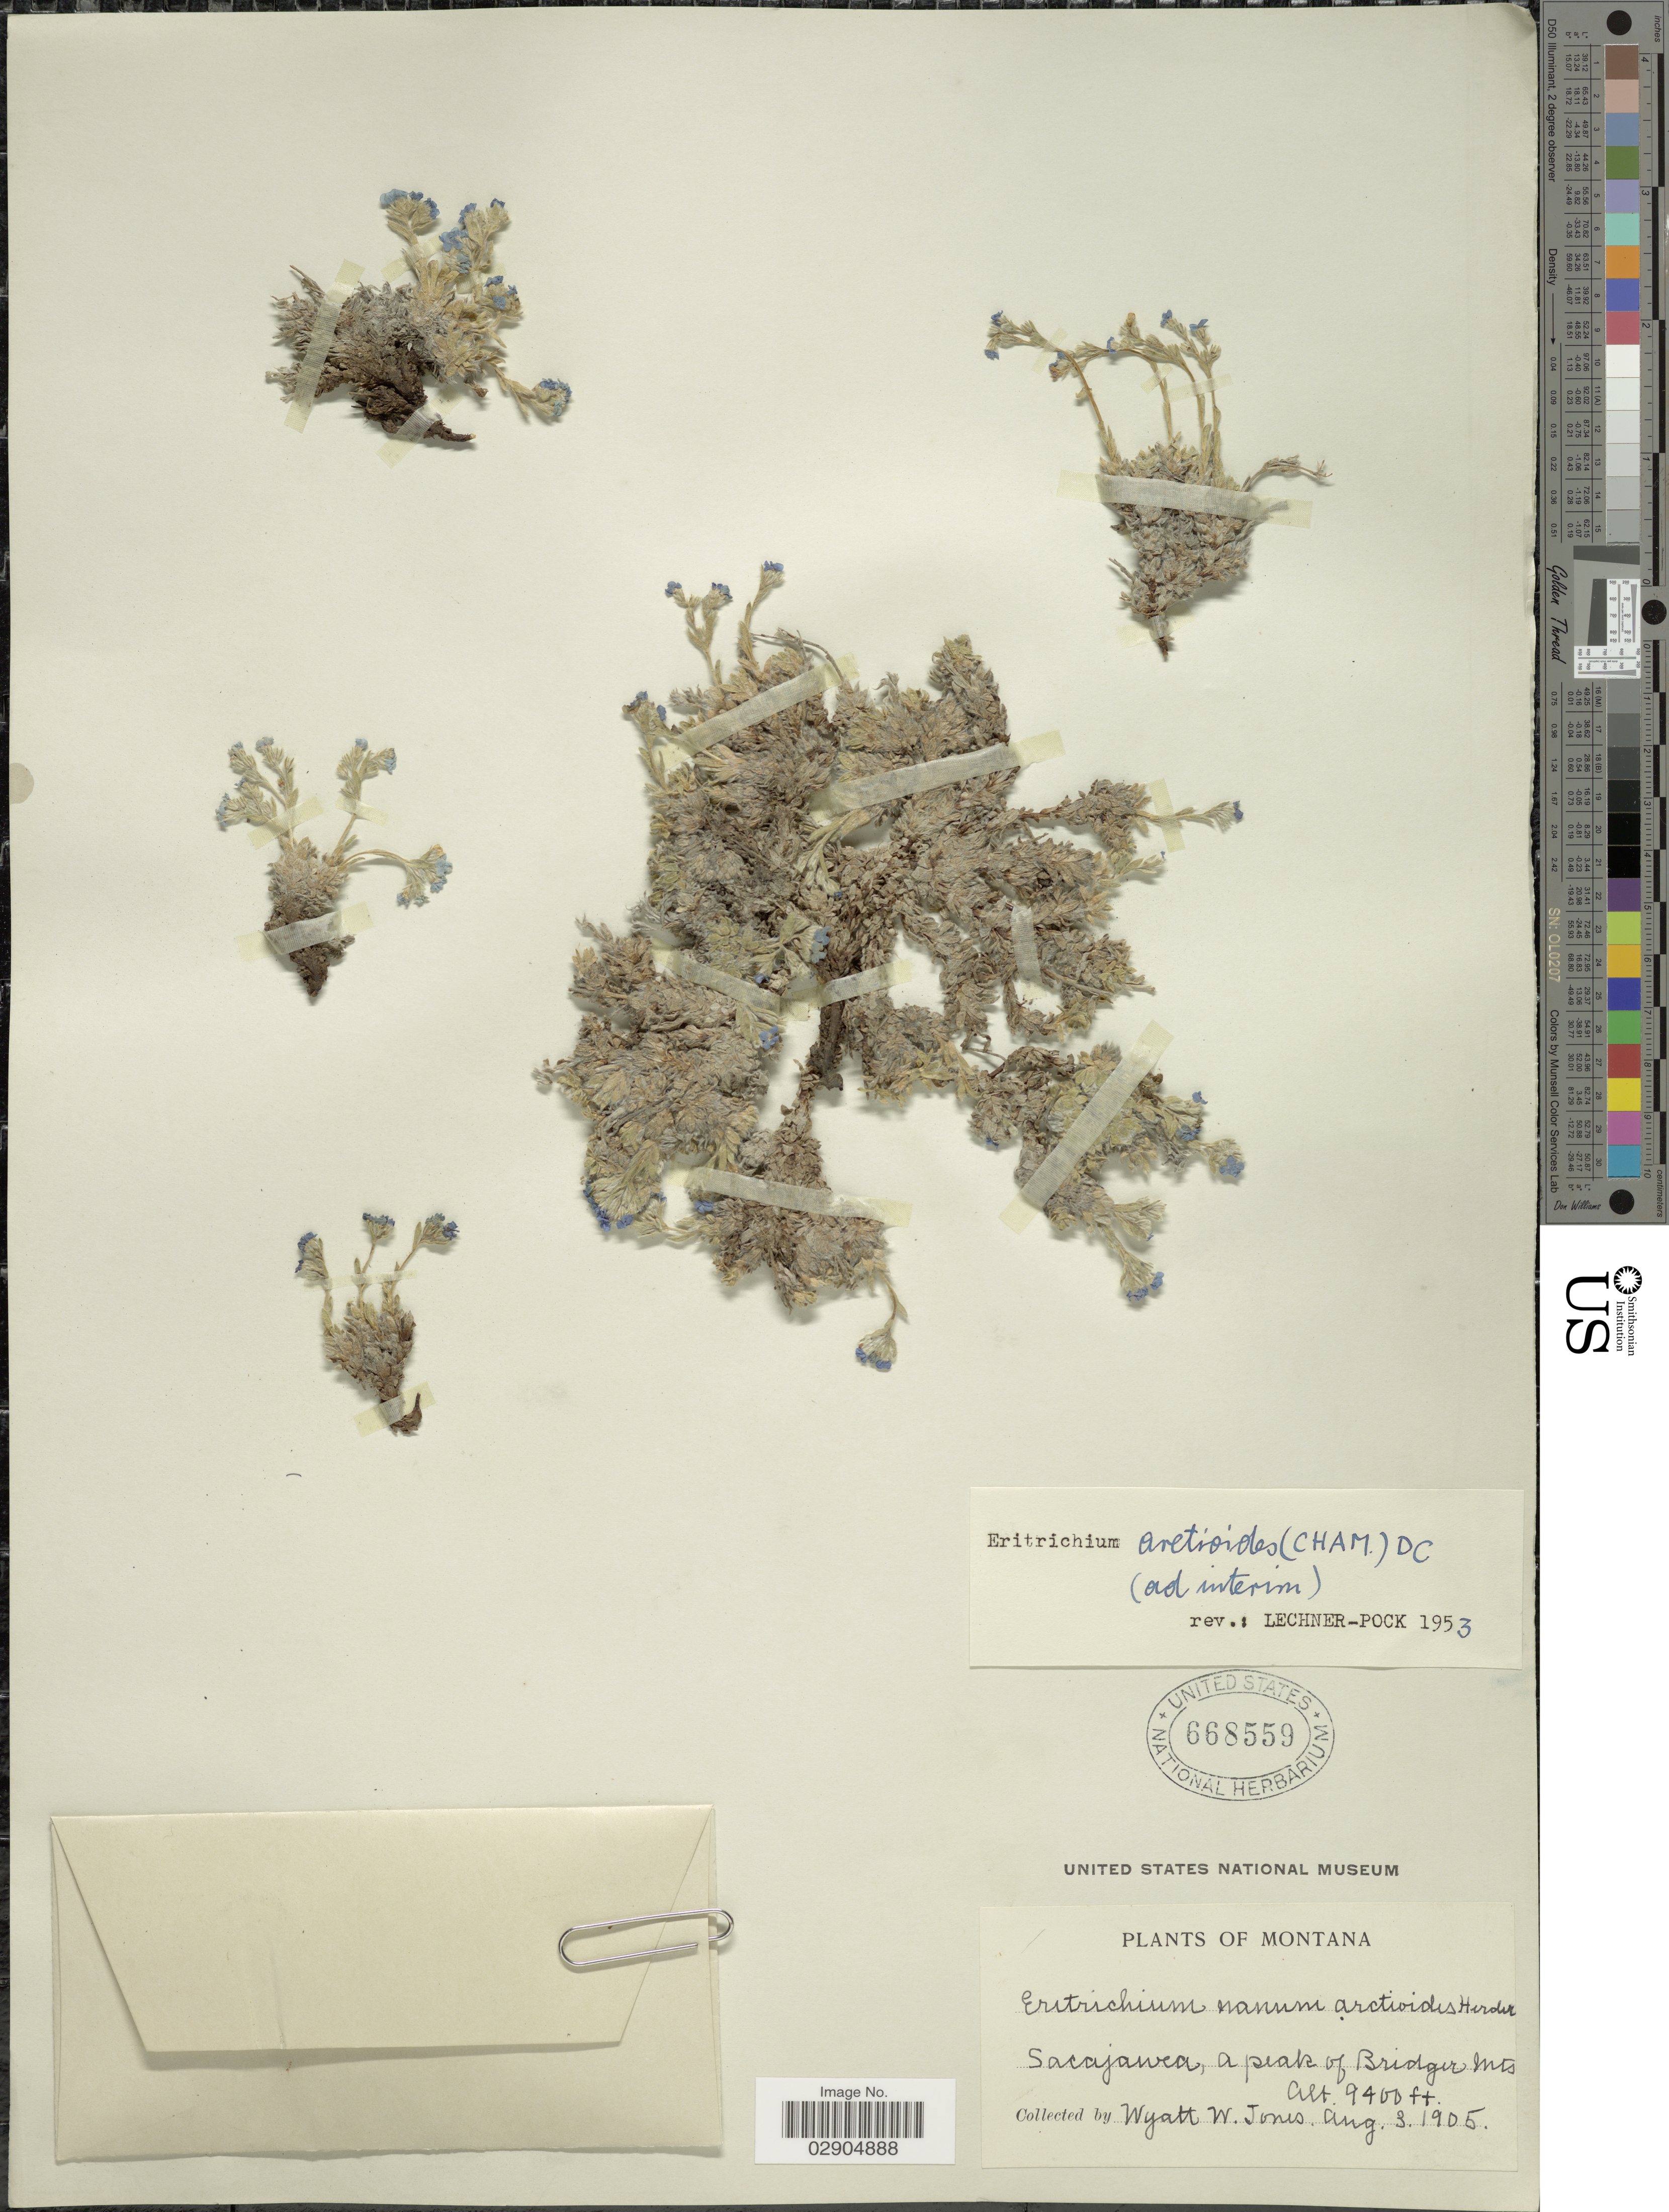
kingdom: Plantae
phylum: Tracheophyta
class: Magnoliopsida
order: Boraginales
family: Boraginaceae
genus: Eritrichium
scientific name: Eritrichium aretioides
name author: (Cham.) DC.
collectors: W. W. Jones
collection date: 1905-08-03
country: United States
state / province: Montana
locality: Sacajawea, a peak of Bridger Mts.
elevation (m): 2865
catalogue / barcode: US 668559